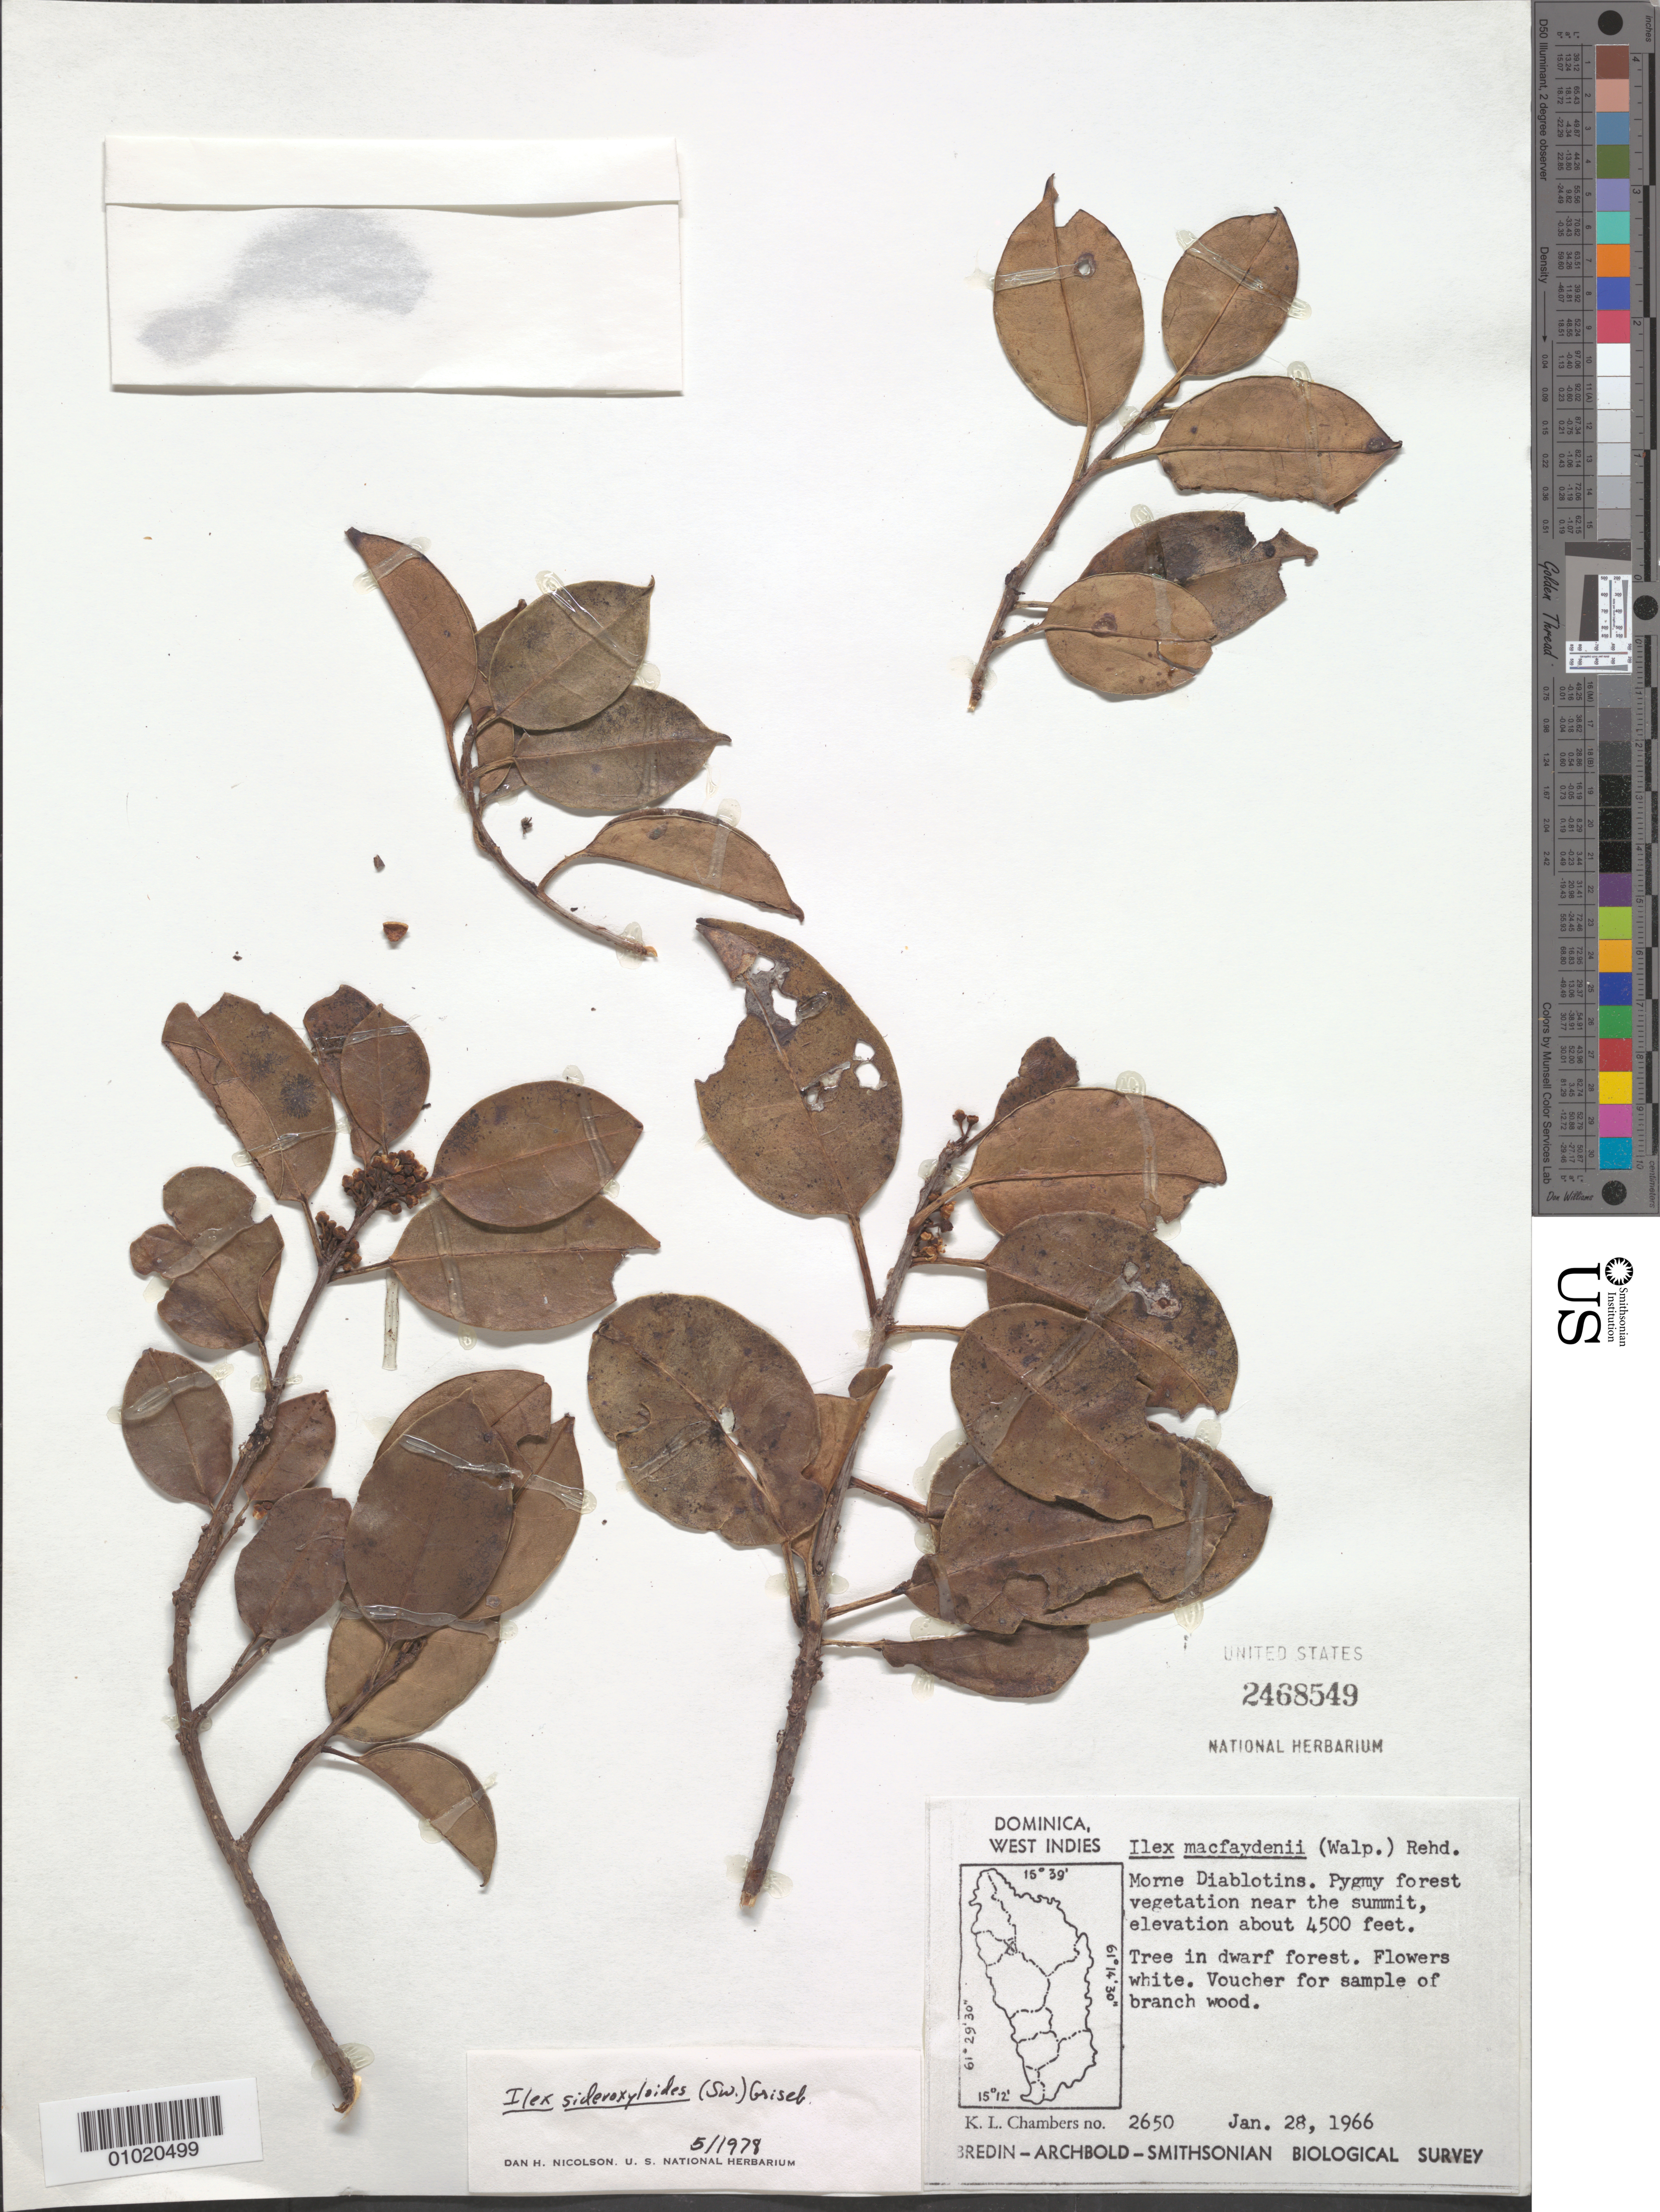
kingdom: Plantae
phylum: Tracheophyta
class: Magnoliopsida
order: Aquifoliales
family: Aquifoliaceae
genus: Ilex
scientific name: Ilex sideroxyloides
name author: (Sw.) Griseb.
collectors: K. L. Chambers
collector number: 2650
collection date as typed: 28 Jan 1966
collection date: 1966-01-28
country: Dominica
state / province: St. Peter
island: Dominica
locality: Morne Diablotins. Pygmy forest vegetation near the summit.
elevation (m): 1372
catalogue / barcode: US 2468549